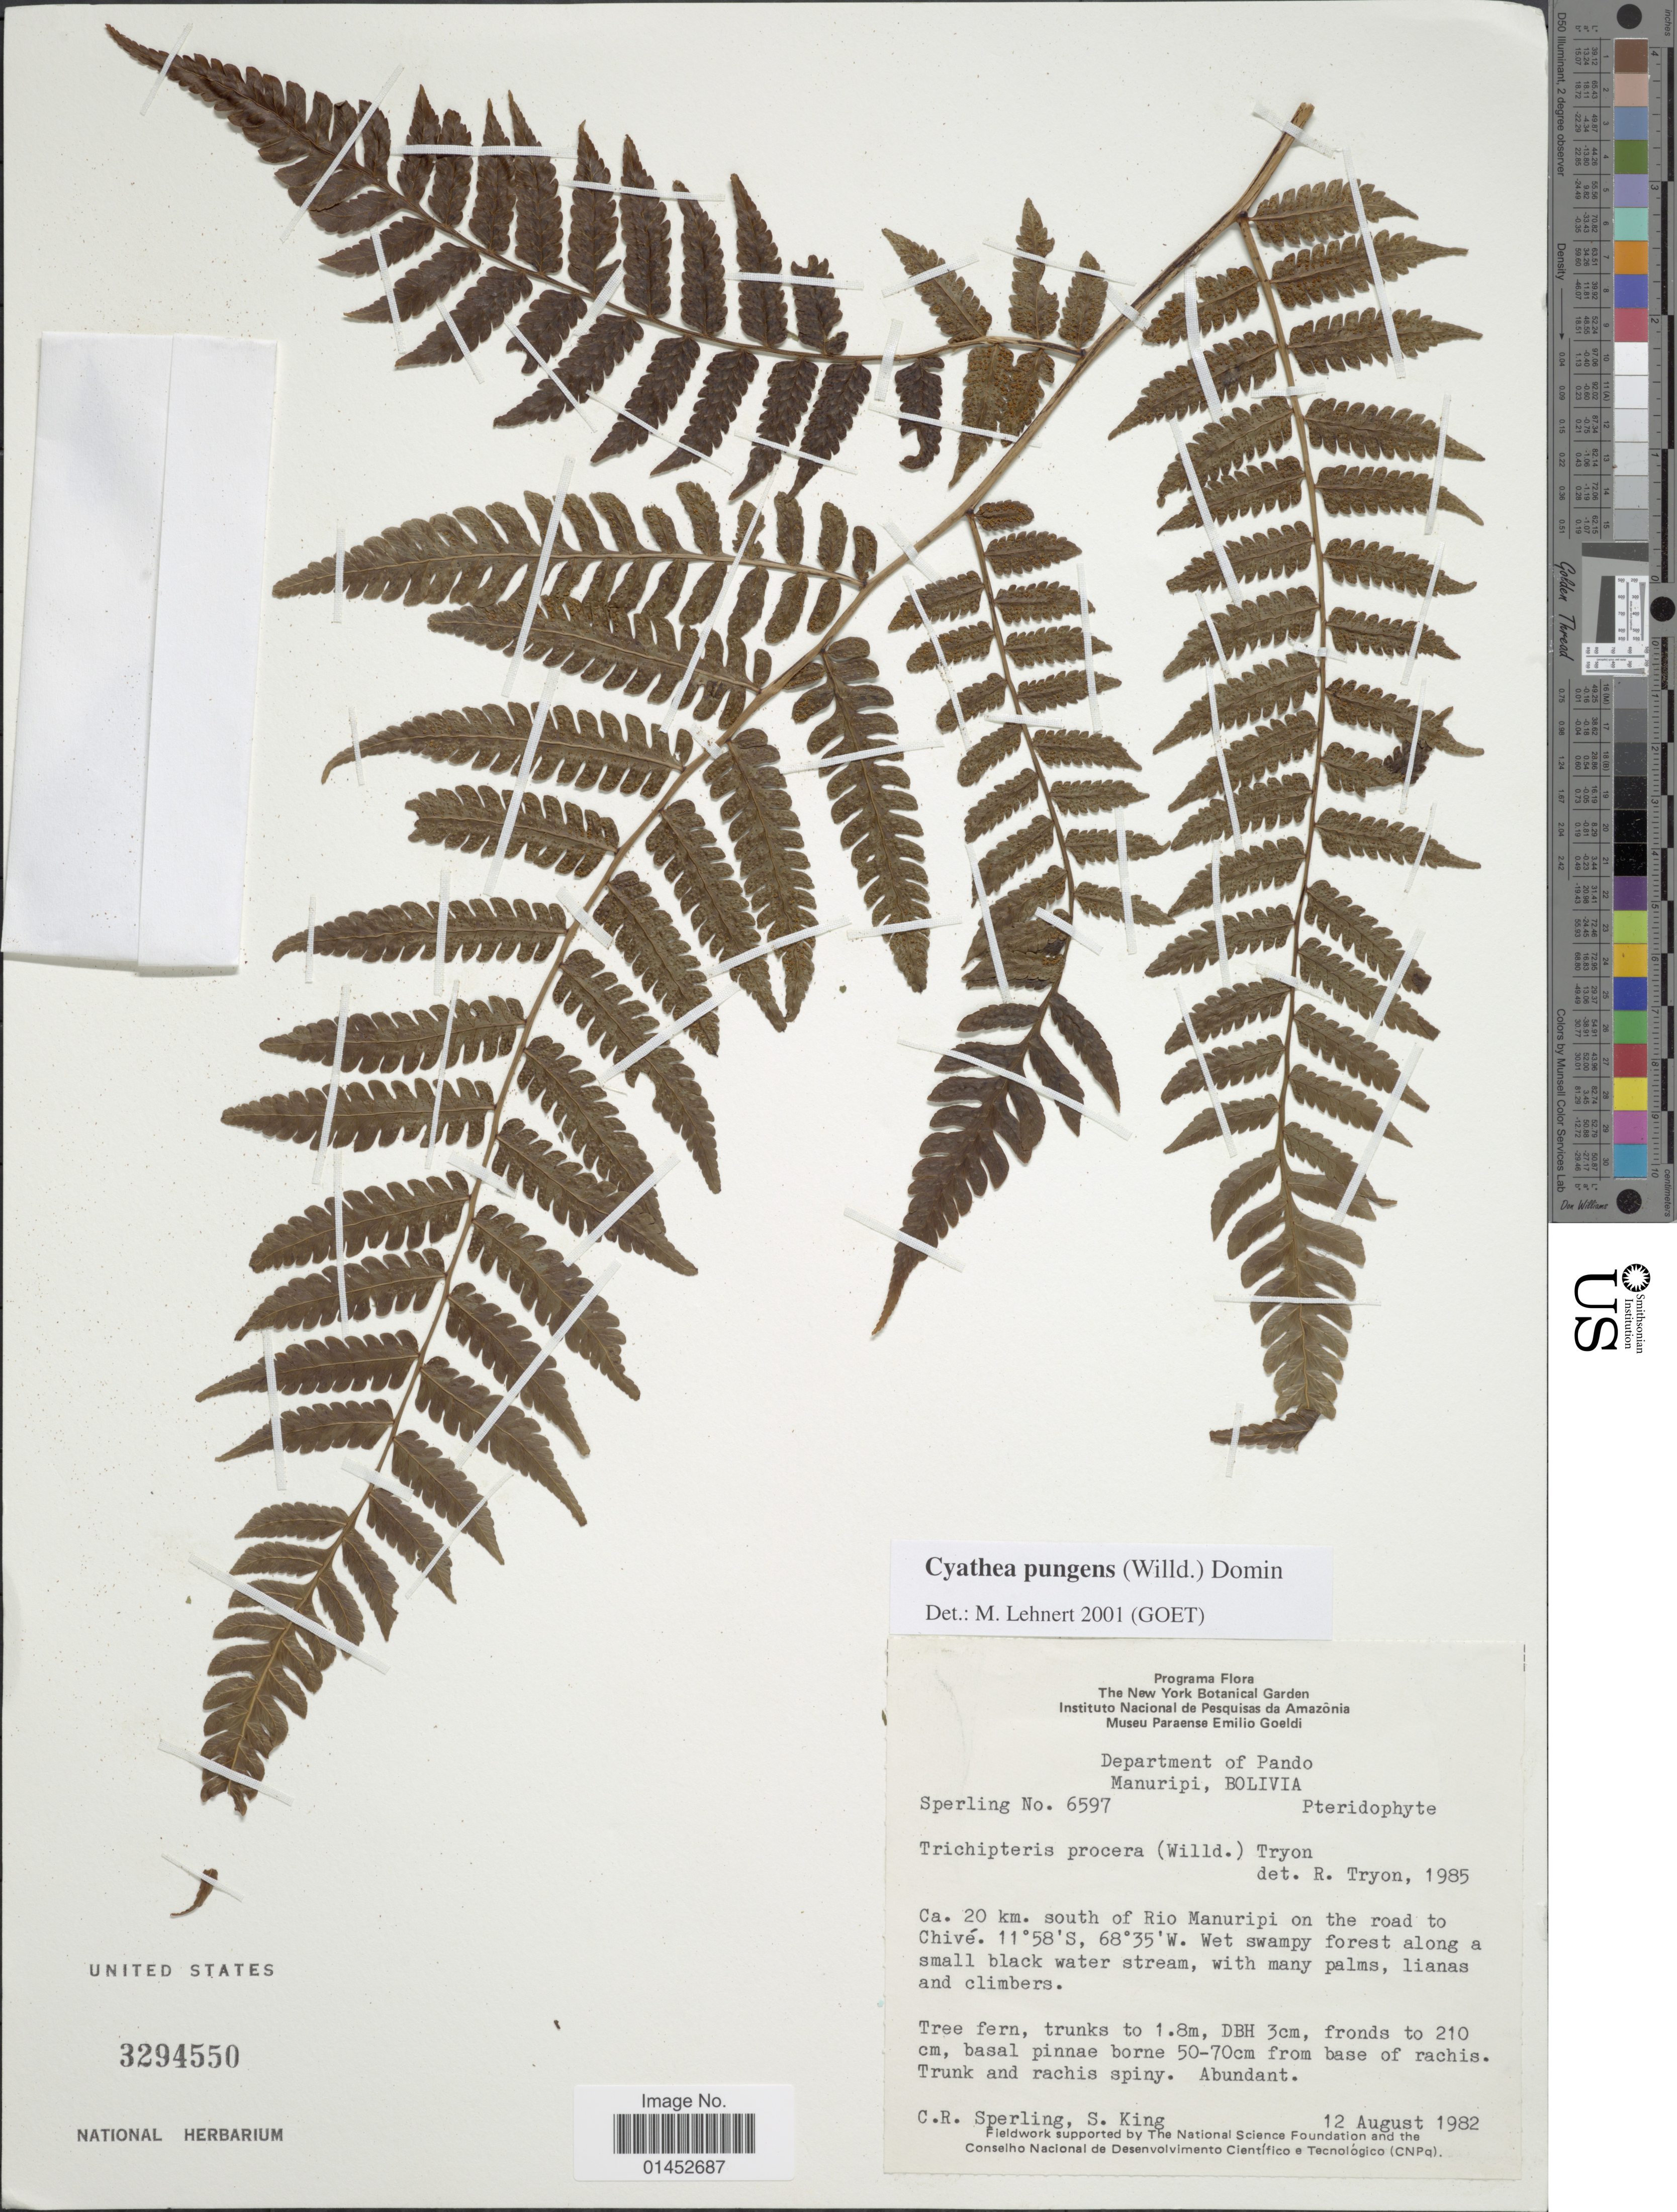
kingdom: Plantae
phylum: Tracheophyta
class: Polypodiopsida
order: Cyatheales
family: Cyatheaceae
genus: Cyathea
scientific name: Cyathea pungens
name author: (Willd.) Domin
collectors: C. R. Sperling & S. King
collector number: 6597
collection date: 1982-08-12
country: Bolivia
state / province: Pando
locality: Department of Pando Manuripi, Ca. 20 km. south of Rio Manuripi on the road to Chivé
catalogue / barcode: US 3294550